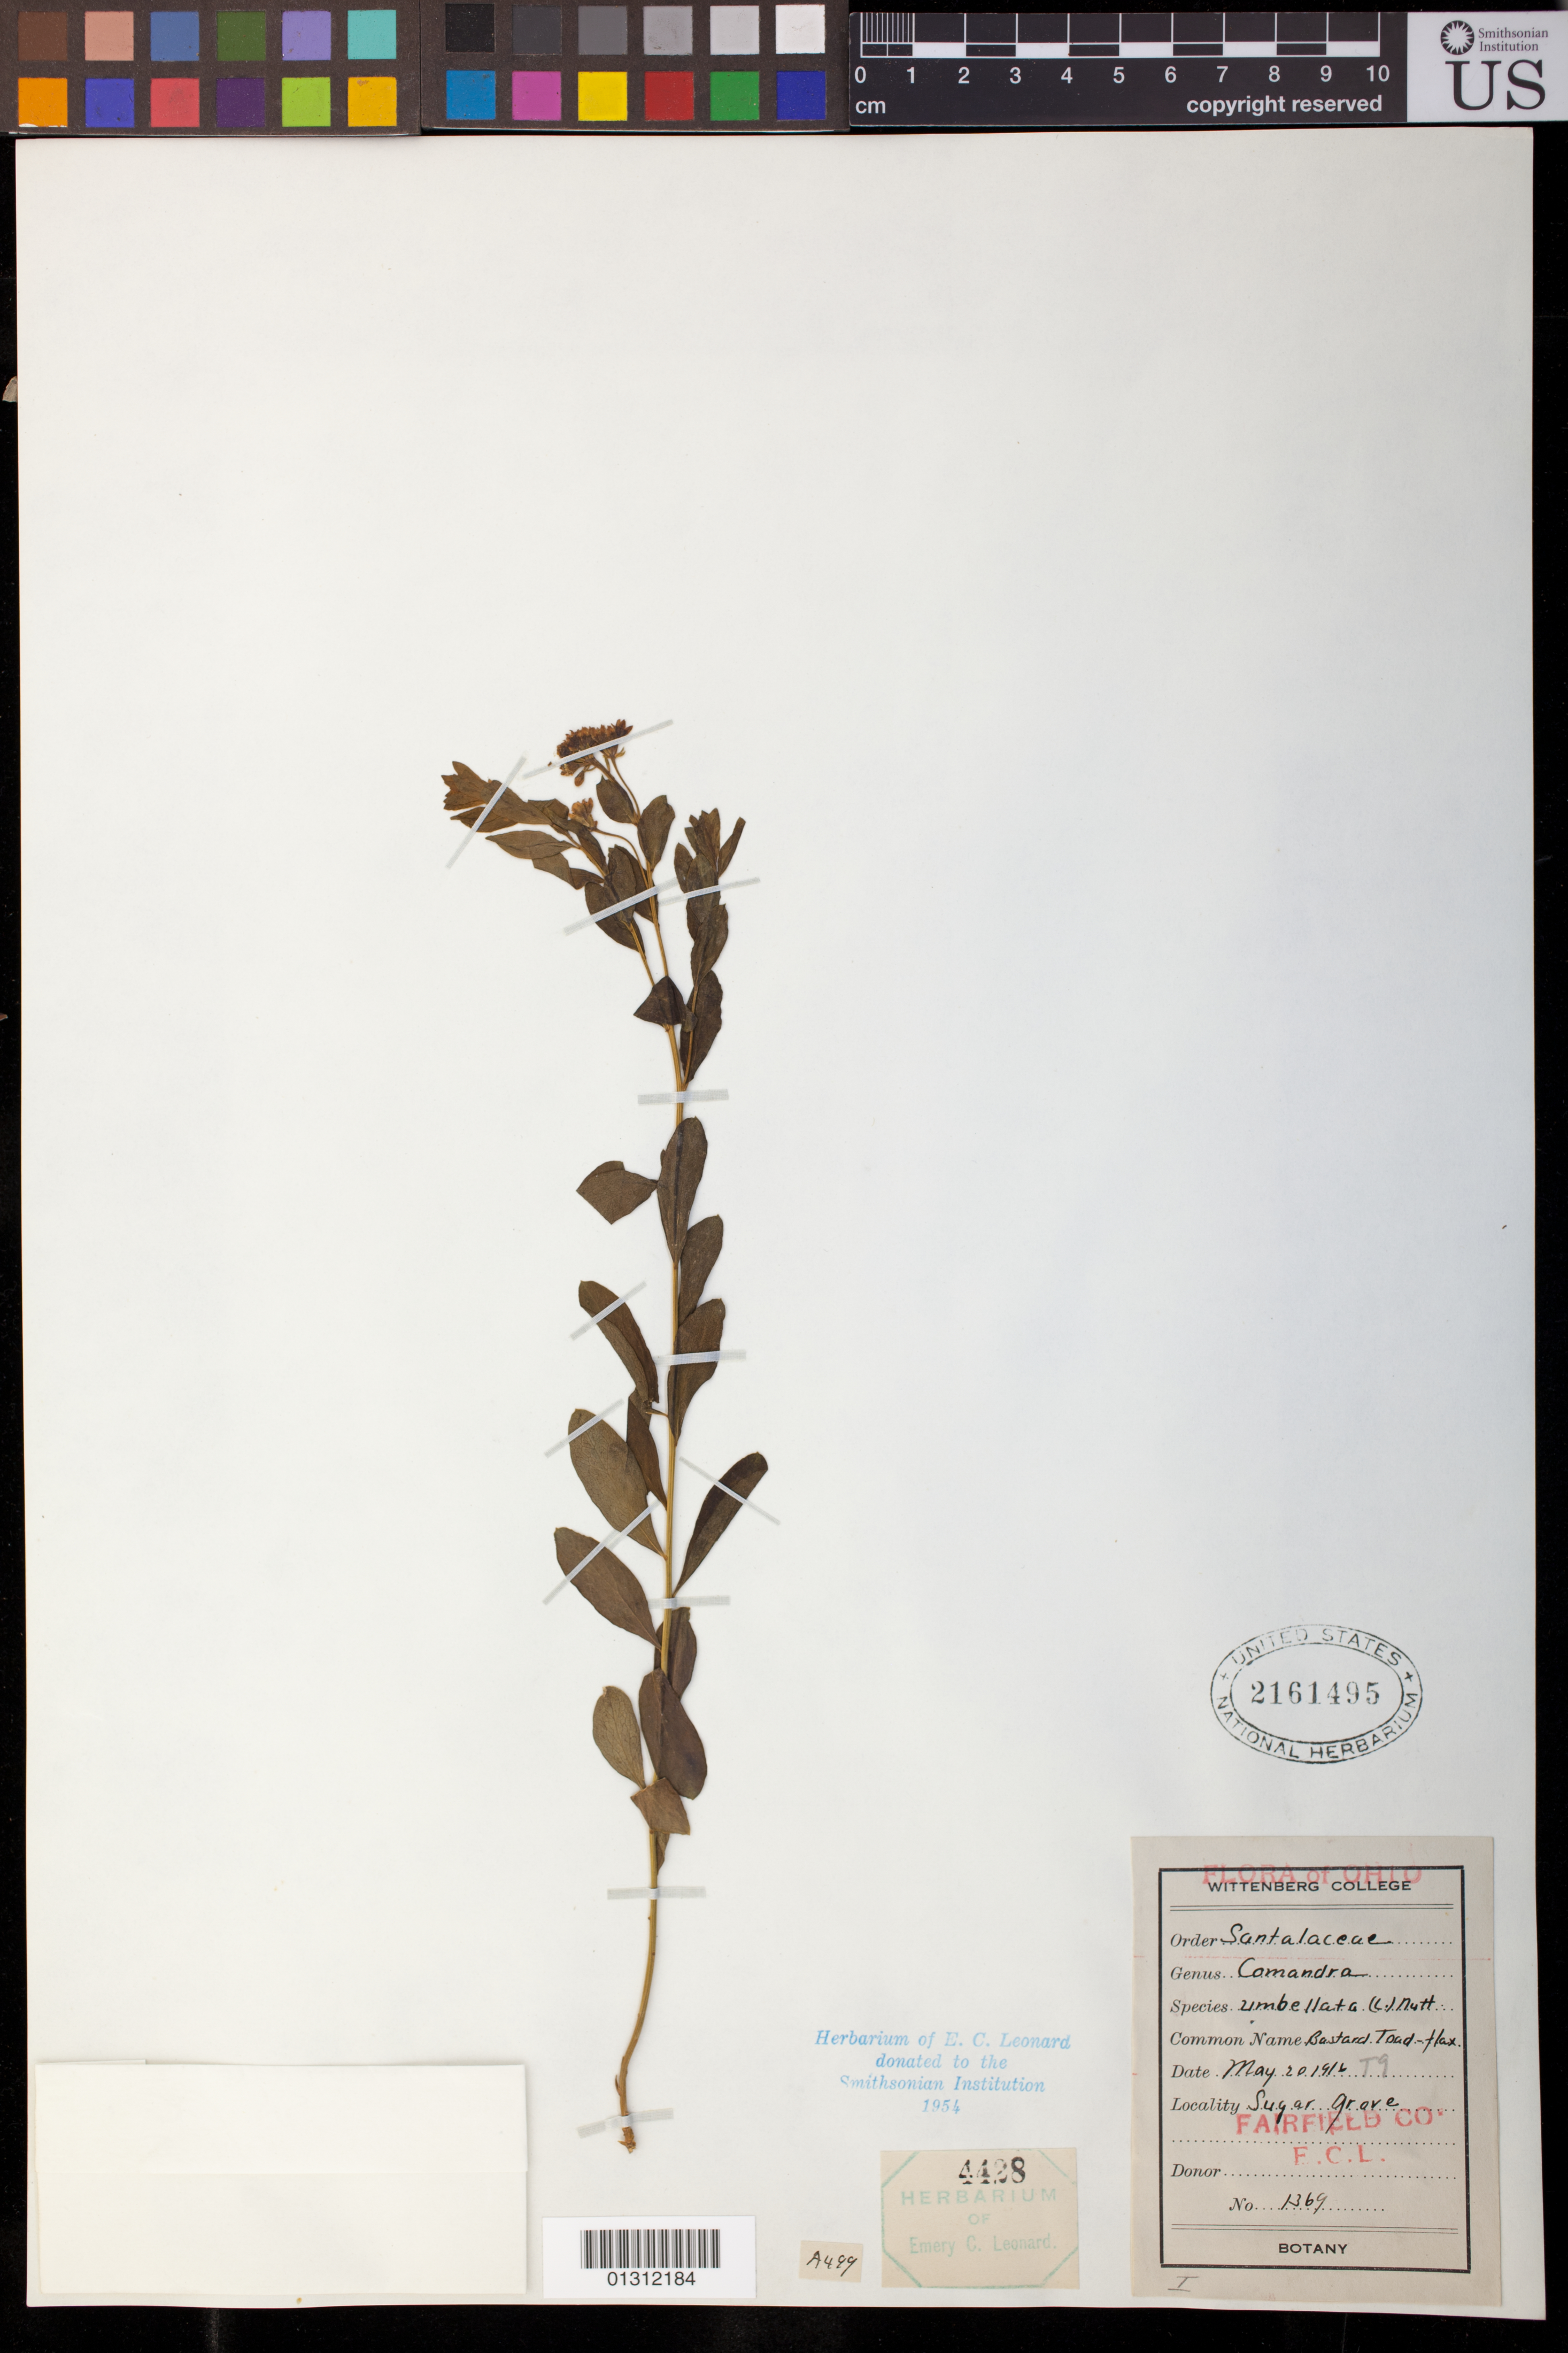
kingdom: Plantae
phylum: Tracheophyta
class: Magnoliopsida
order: Santalales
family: Comandraceae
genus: Comandra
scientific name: Comandra umbellata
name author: (L.) Nutt.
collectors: E. C. Leonard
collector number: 1369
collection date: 1916-05-20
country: United States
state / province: Ohio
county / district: Fairfield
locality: Sugar Grove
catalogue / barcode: US 2161495